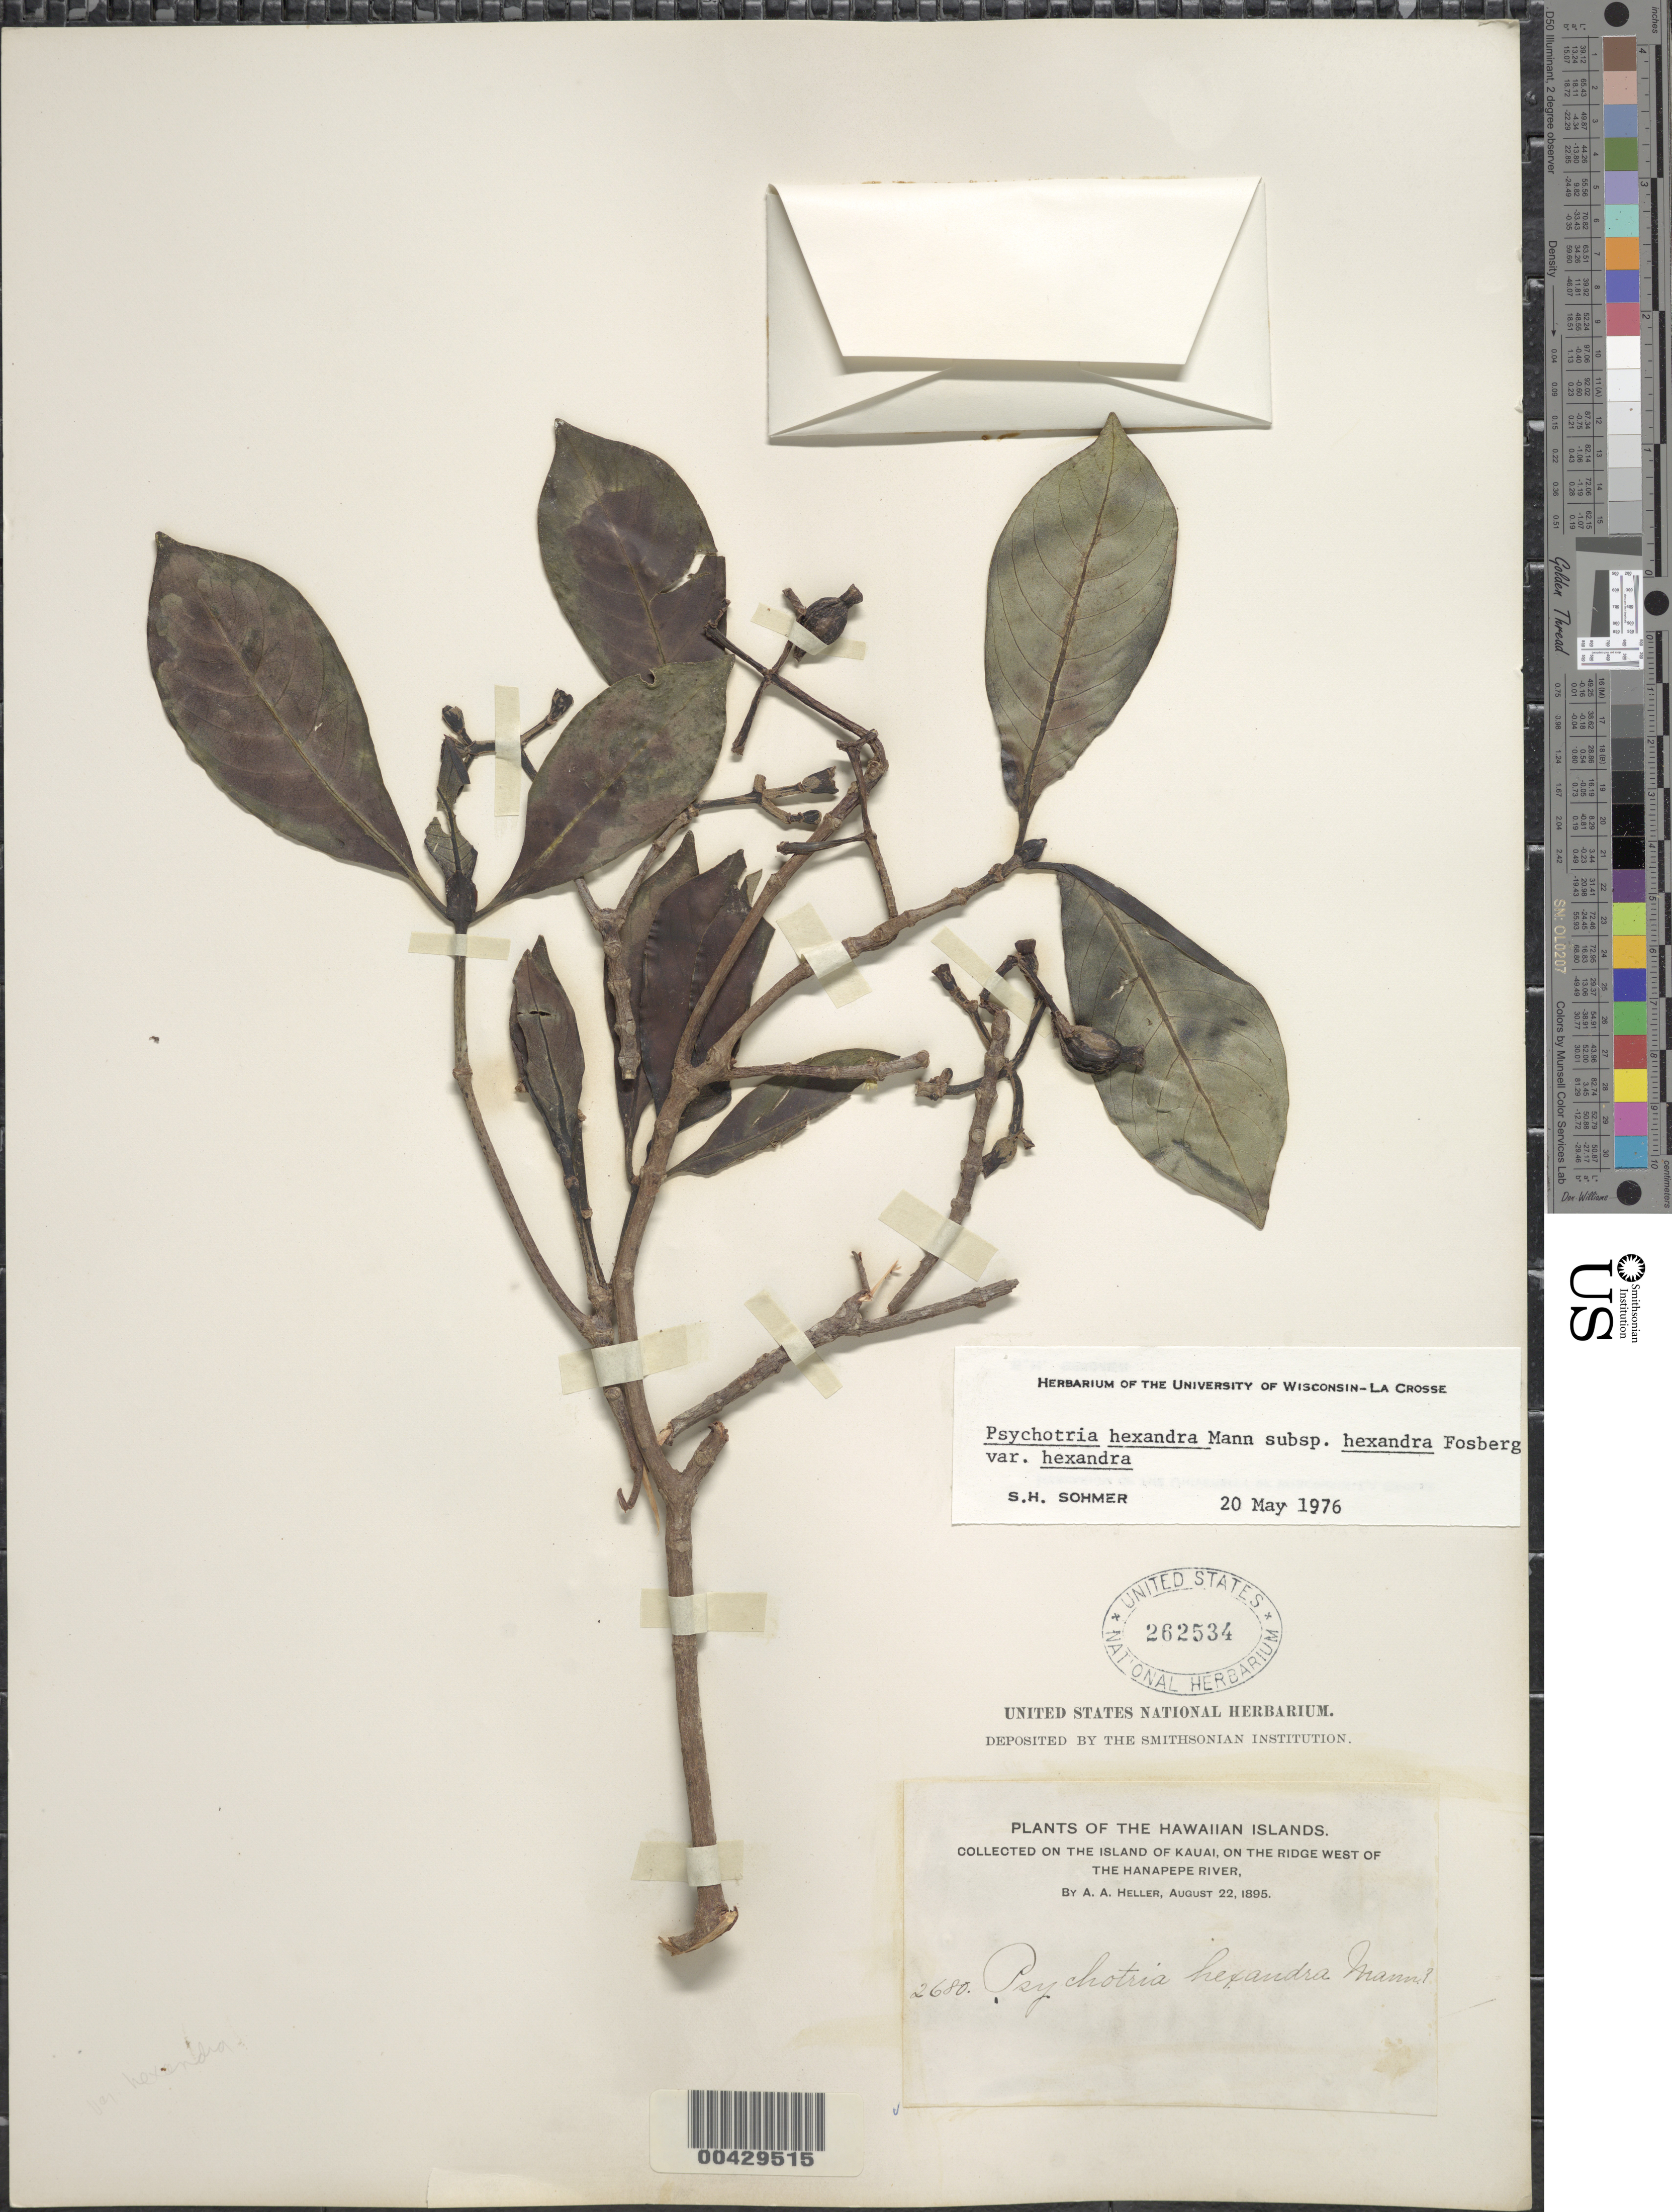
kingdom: Plantae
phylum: Tracheophyta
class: Magnoliopsida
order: Gentianales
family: Rubiaceae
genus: Psychotria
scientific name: Psychotria hexandra var. hexandra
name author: H. Mann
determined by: Wagner, W. L., (BOT), Smithsonian Institution - National Museum of Natural History (UNITED STATES)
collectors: A. A. Heller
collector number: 2680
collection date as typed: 22 Aug 1895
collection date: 1895-08-22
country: United States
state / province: Hawaii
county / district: Kauai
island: Kaua'i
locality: On the ridge west of Hanapepe River.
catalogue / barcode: US 262534